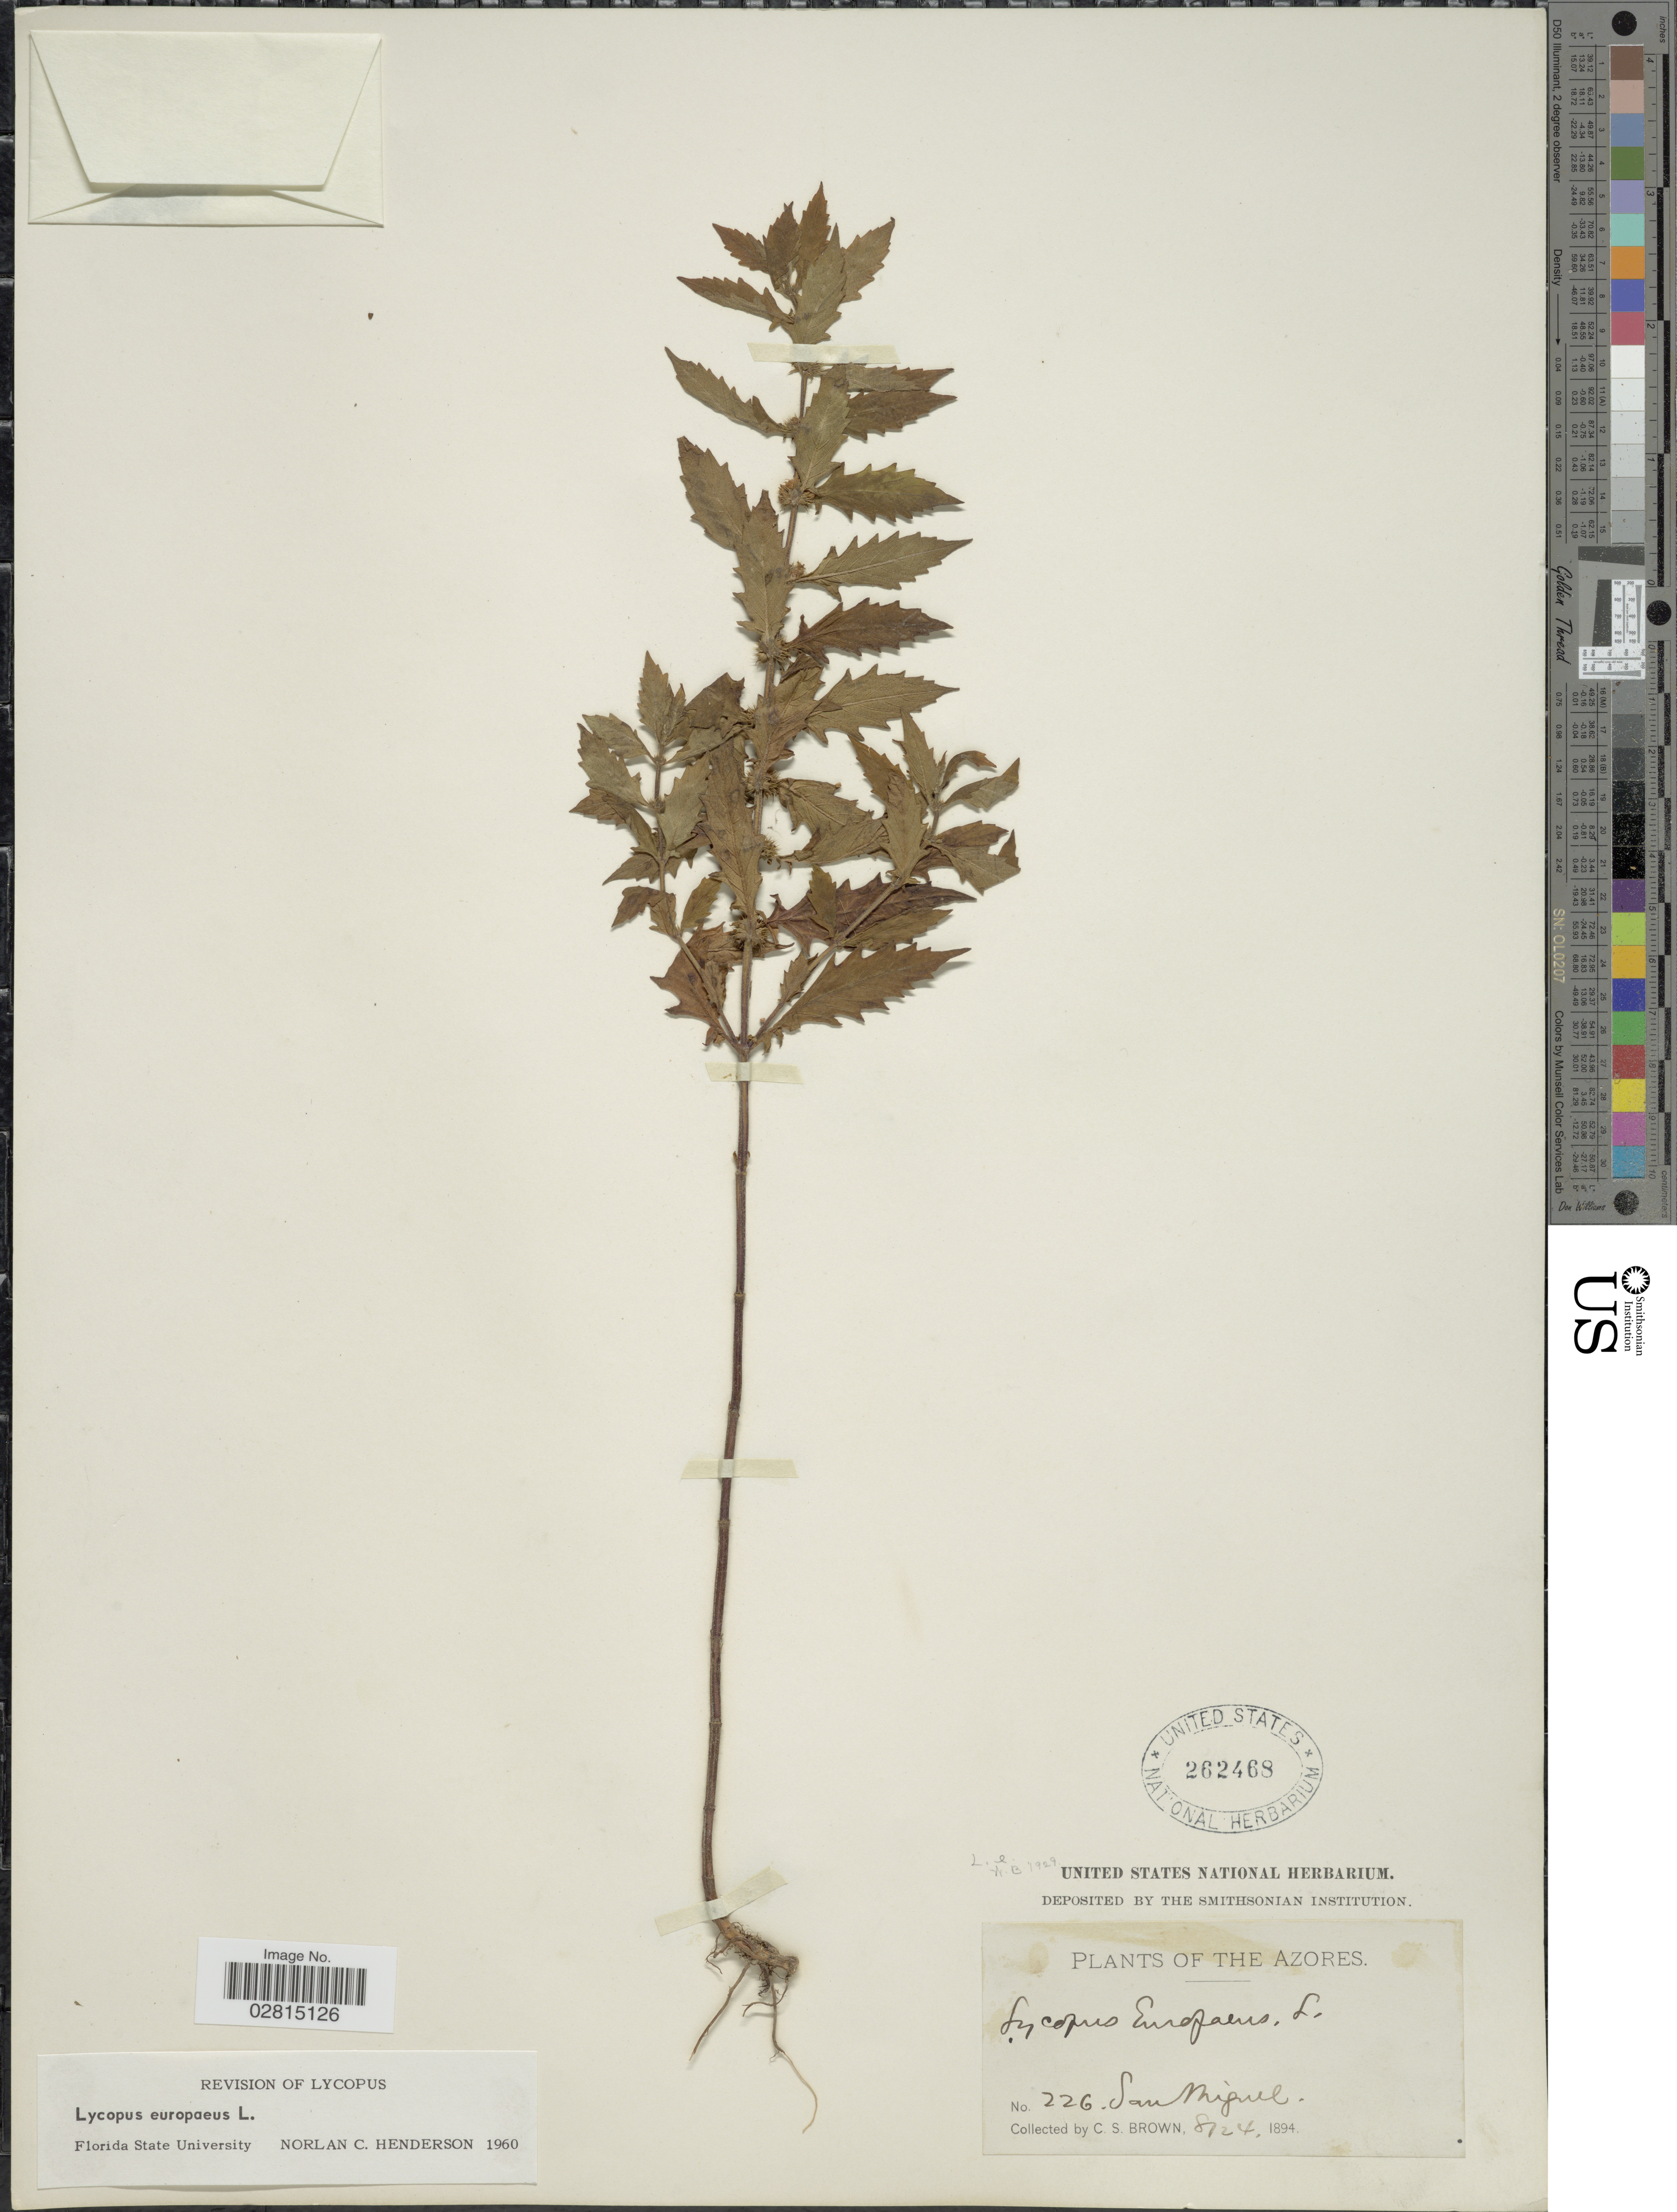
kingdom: Plantae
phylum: Tracheophyta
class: Magnoliopsida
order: Lamiales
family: Lamiaceae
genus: Lycopus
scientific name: Lycopus europaeus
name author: L.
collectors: C. S. Brown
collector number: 226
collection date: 1894-08-24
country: Portugal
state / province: Azores (Aut. Reg.)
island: São Miguel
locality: San Miguel.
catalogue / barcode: US 262468